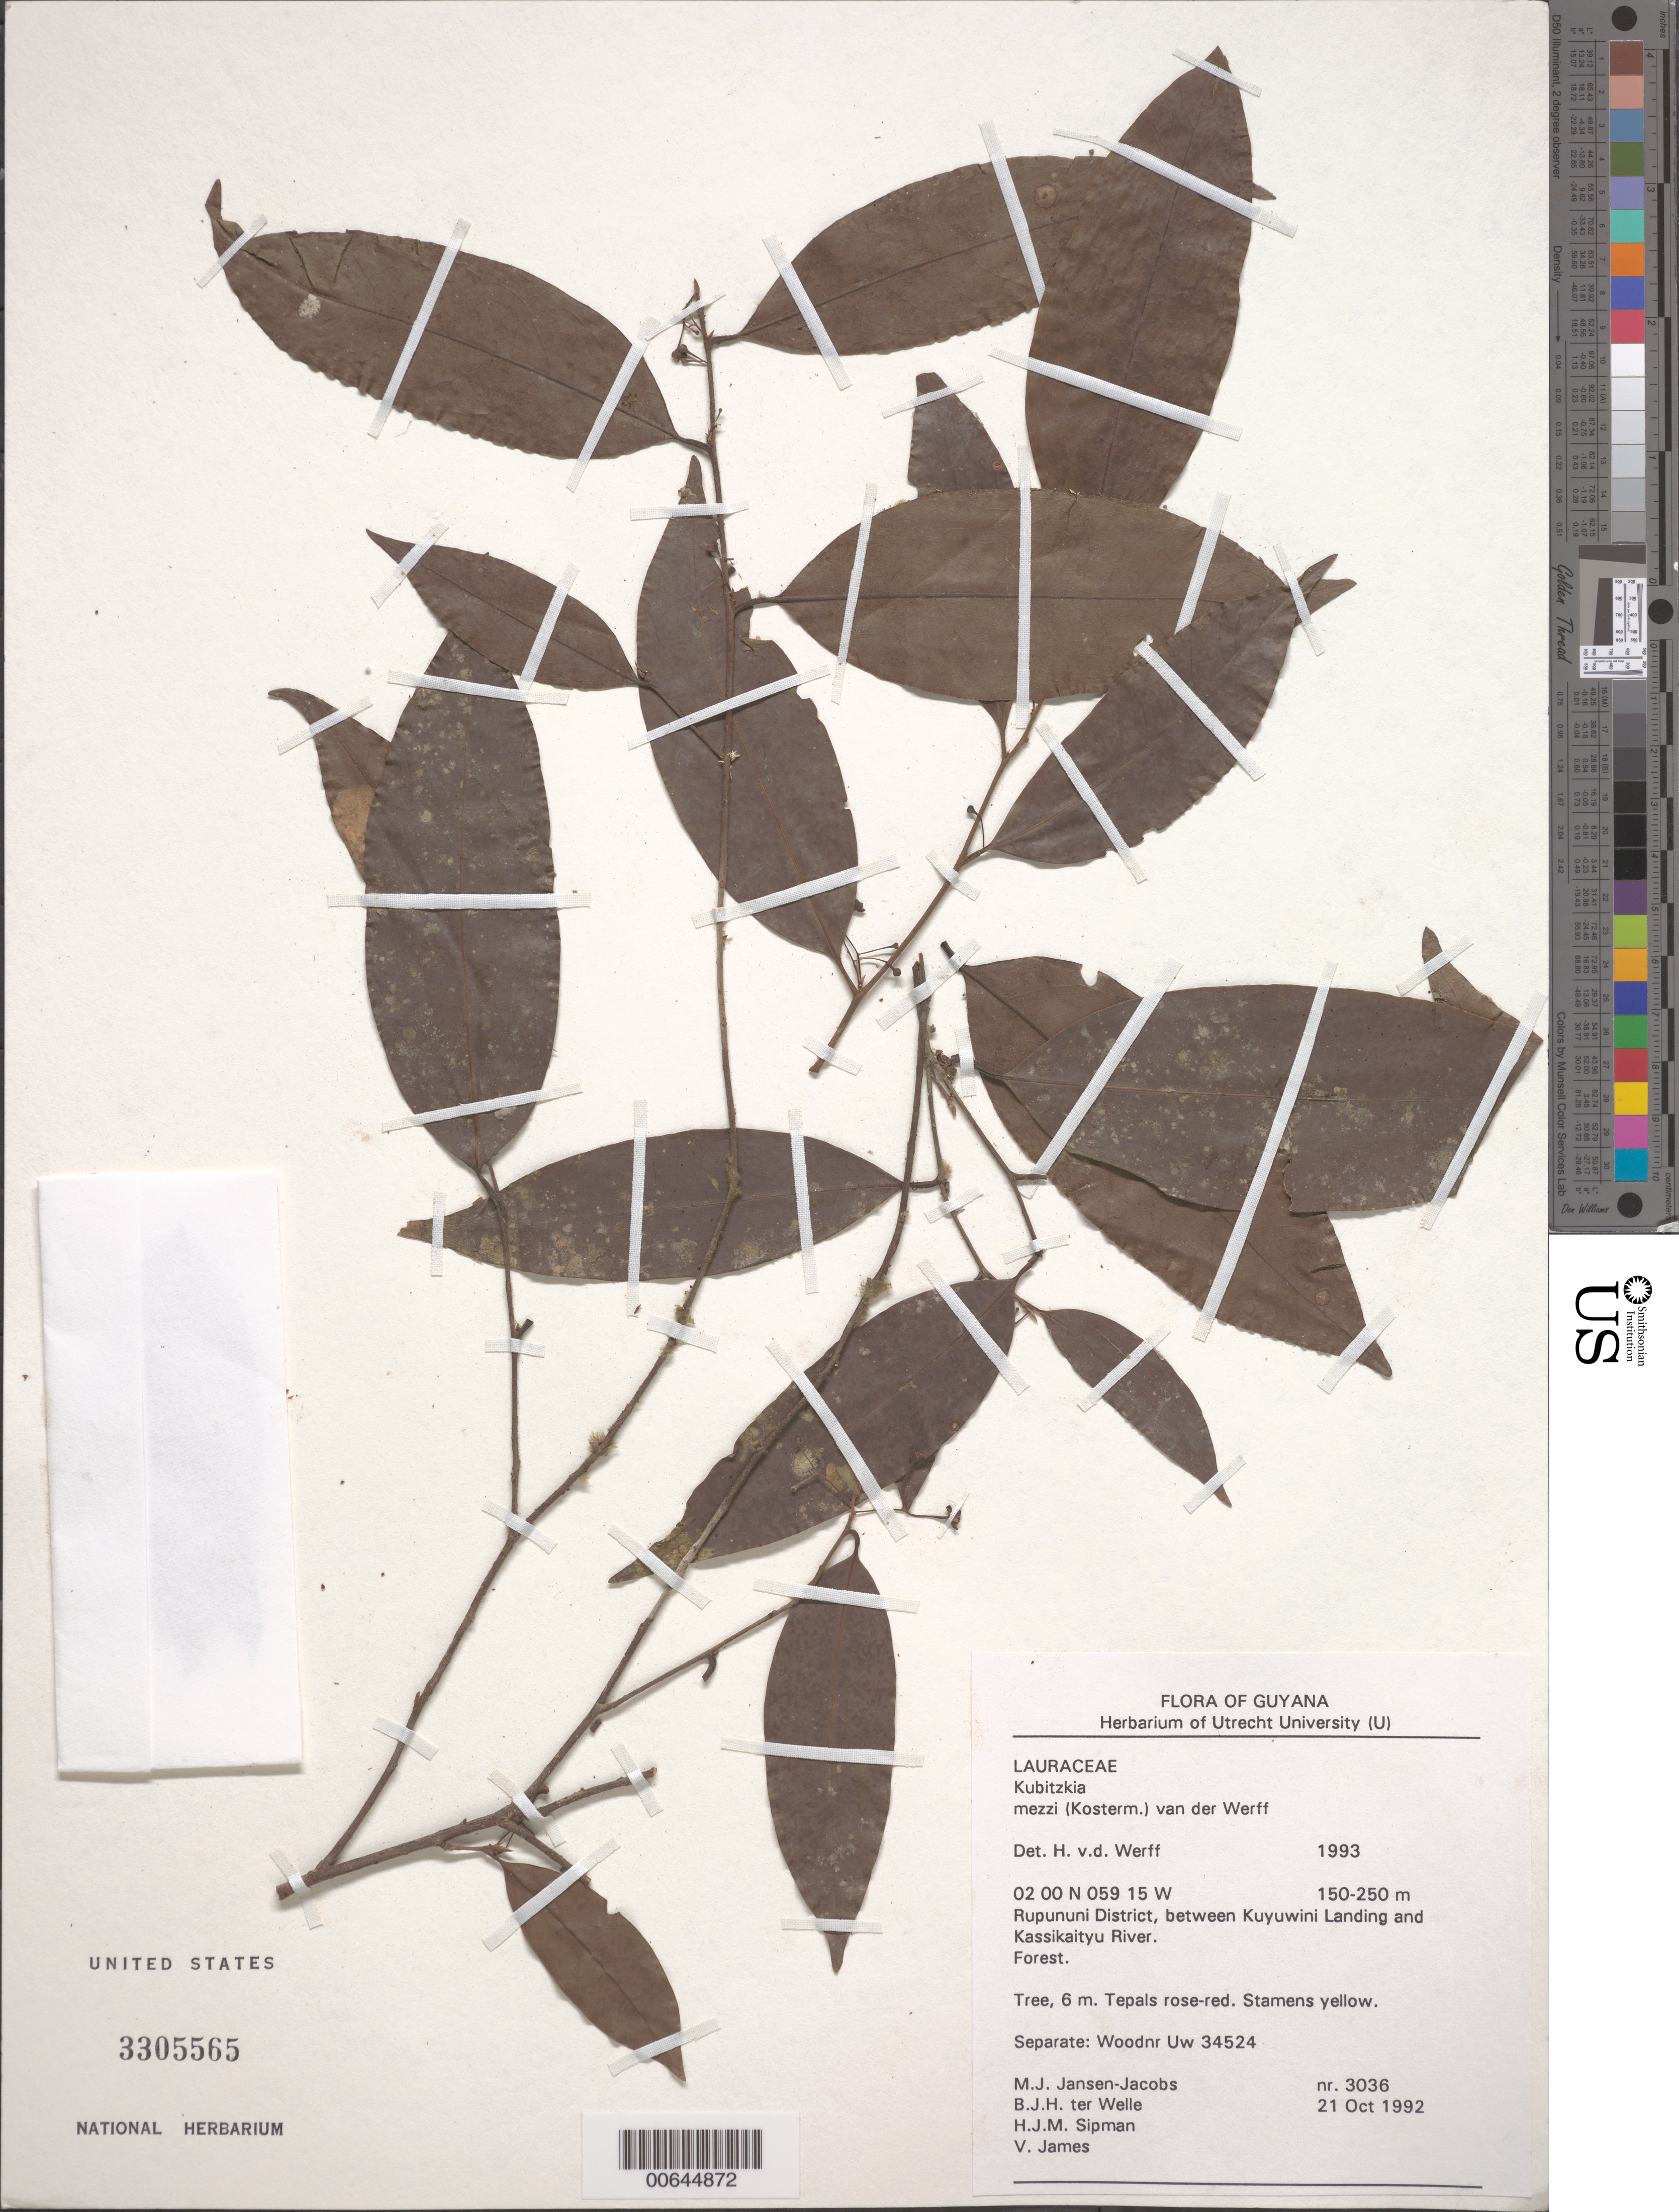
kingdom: Plantae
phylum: Tracheophyta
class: Magnoliopsida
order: Laurales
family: Lauraceae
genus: Kubitzkia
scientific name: Kubitzkia macrantha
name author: (Kosterm.) van der Werff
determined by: van der Werff, H., (MO), Missouri Botanical Garden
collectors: M. J. Jansen-Jacobs, B. Welle, H. J. M. Sipman & V. James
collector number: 3036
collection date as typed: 21-Oct-92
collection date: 1992-10-21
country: Guyana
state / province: U. Takutu-U. Essequibo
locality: Rupununi District, between Kuyuwini Landing and Kassikaityu River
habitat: Forest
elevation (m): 150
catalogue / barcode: US 3305565